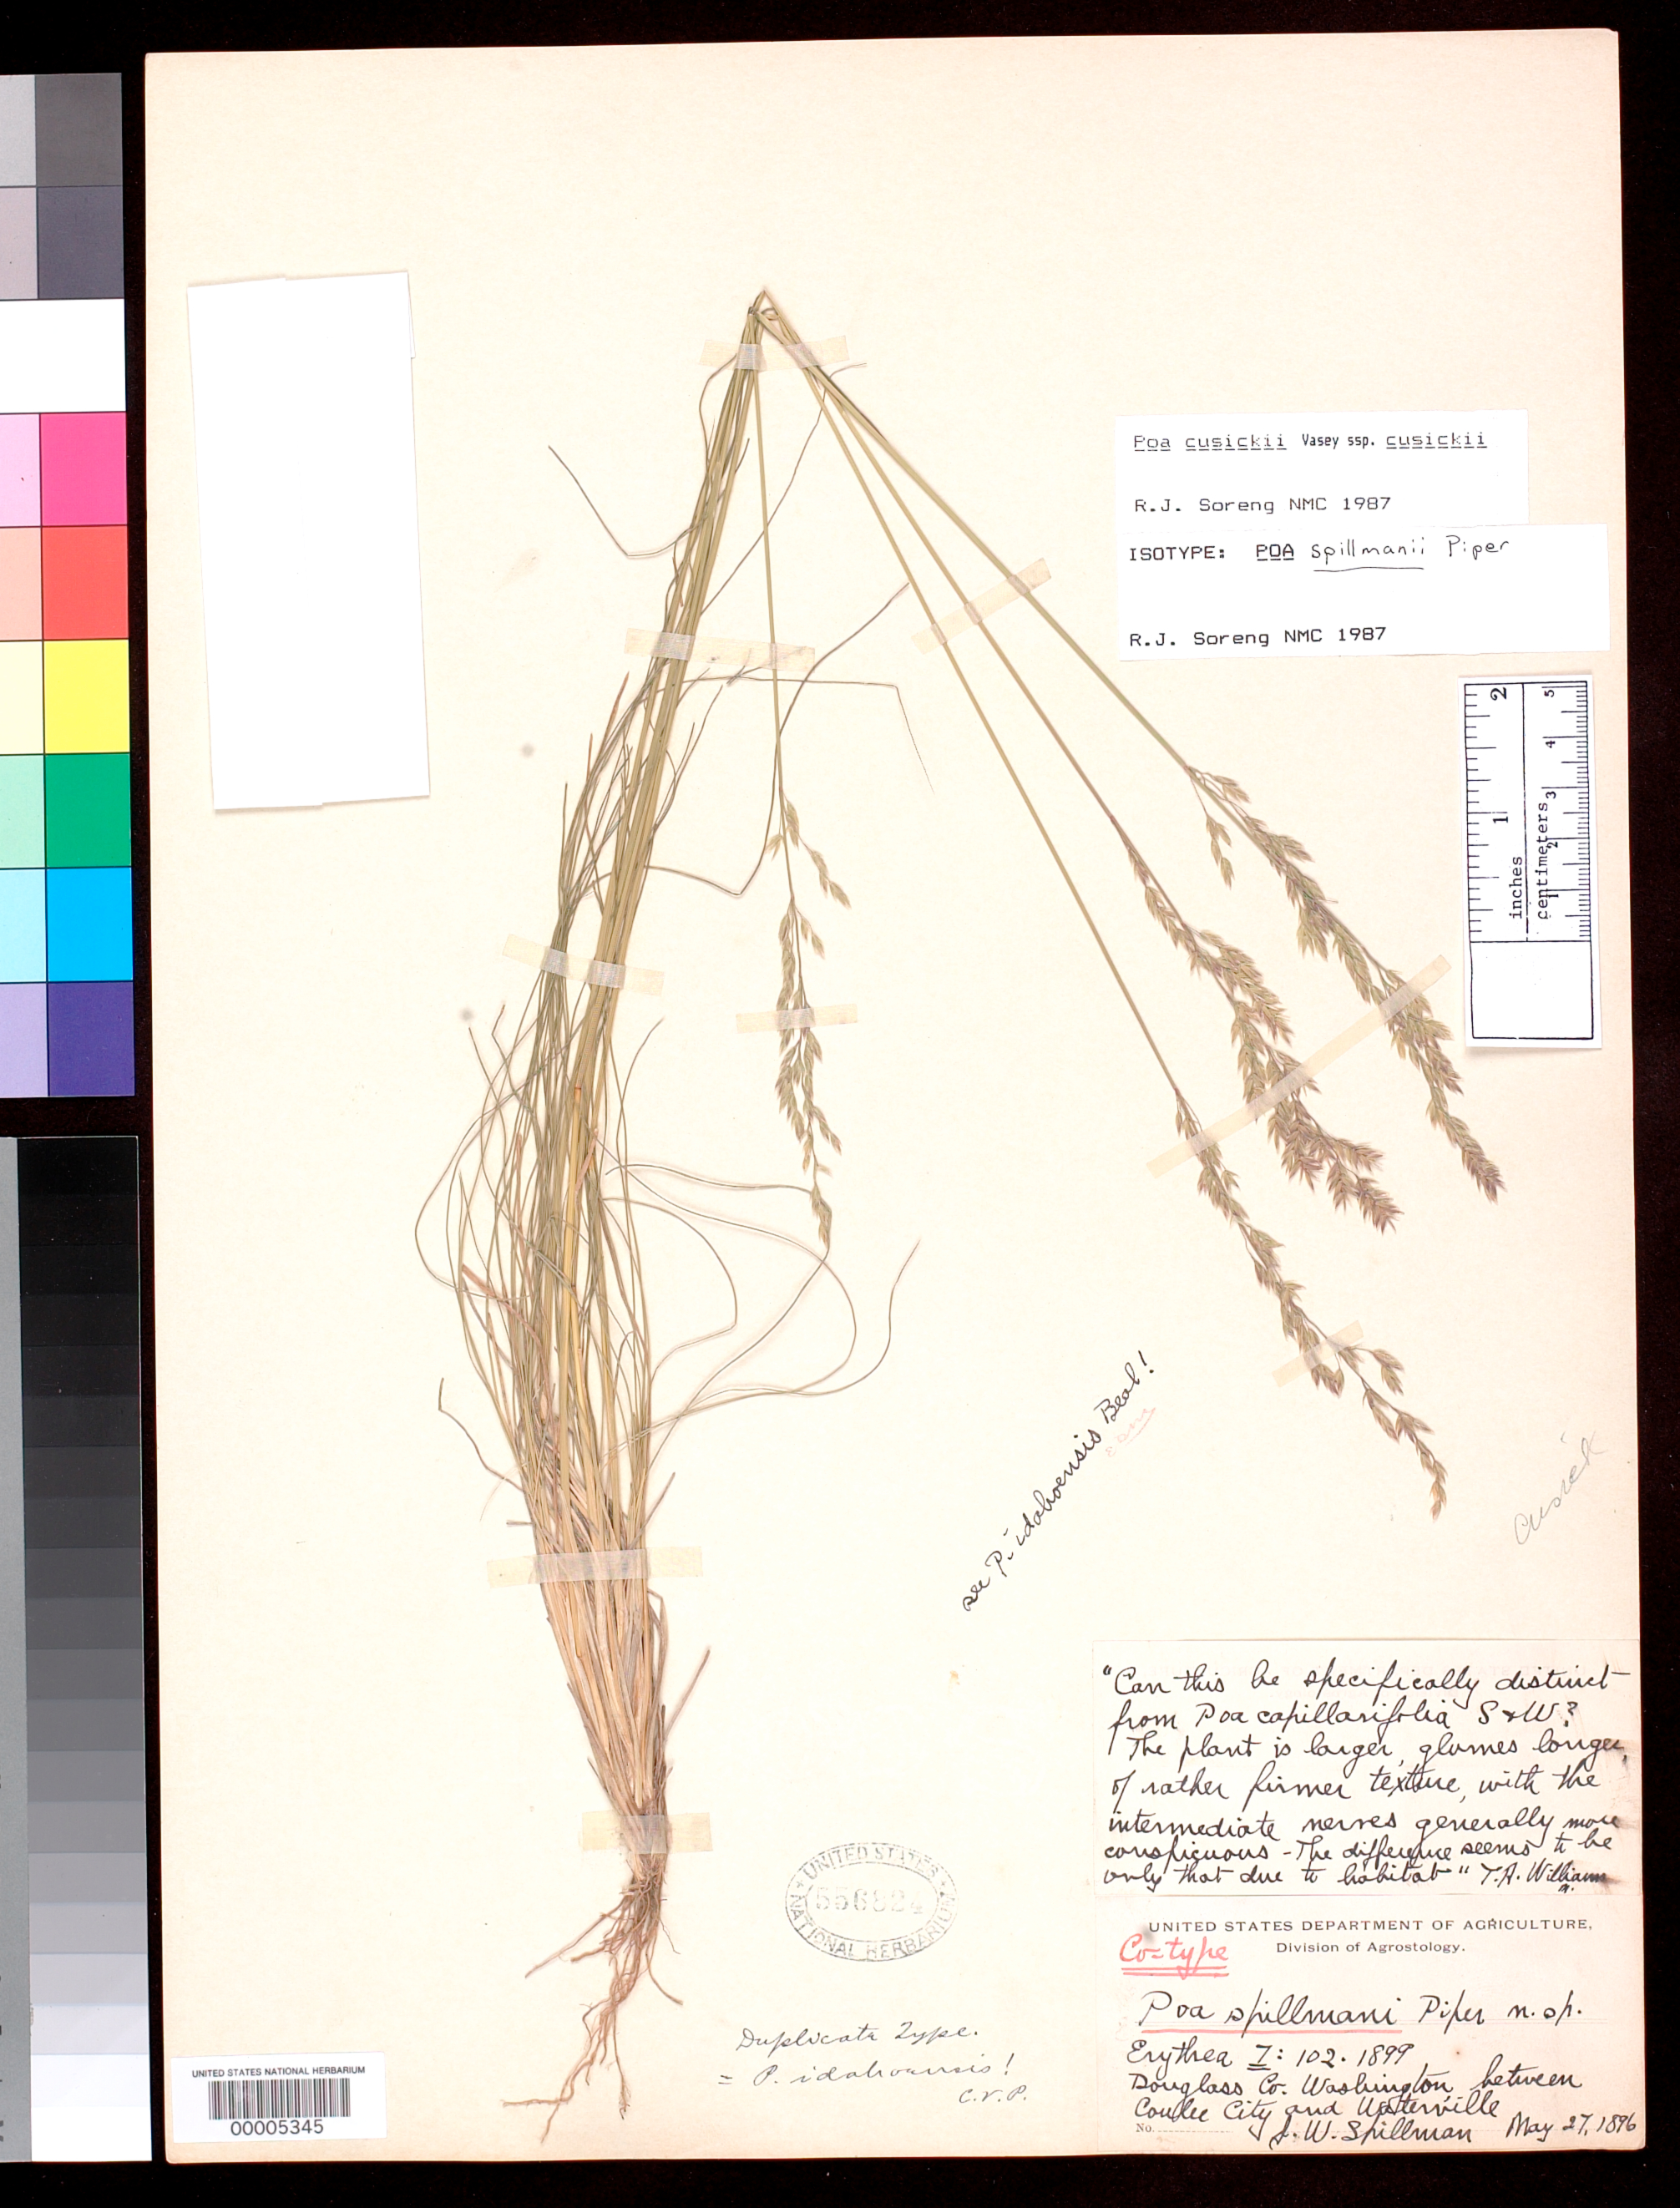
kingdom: Plantae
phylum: Tracheophyta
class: Liliopsida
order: Poales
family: Poaceae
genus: Poa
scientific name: Poa spillmani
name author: Piper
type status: Isotype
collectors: J. Spillman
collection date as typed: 27 May 1896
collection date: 1896-05-27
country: United States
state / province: Washington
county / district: Douglas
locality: Between Coulee City and Waterville.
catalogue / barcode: US 556824